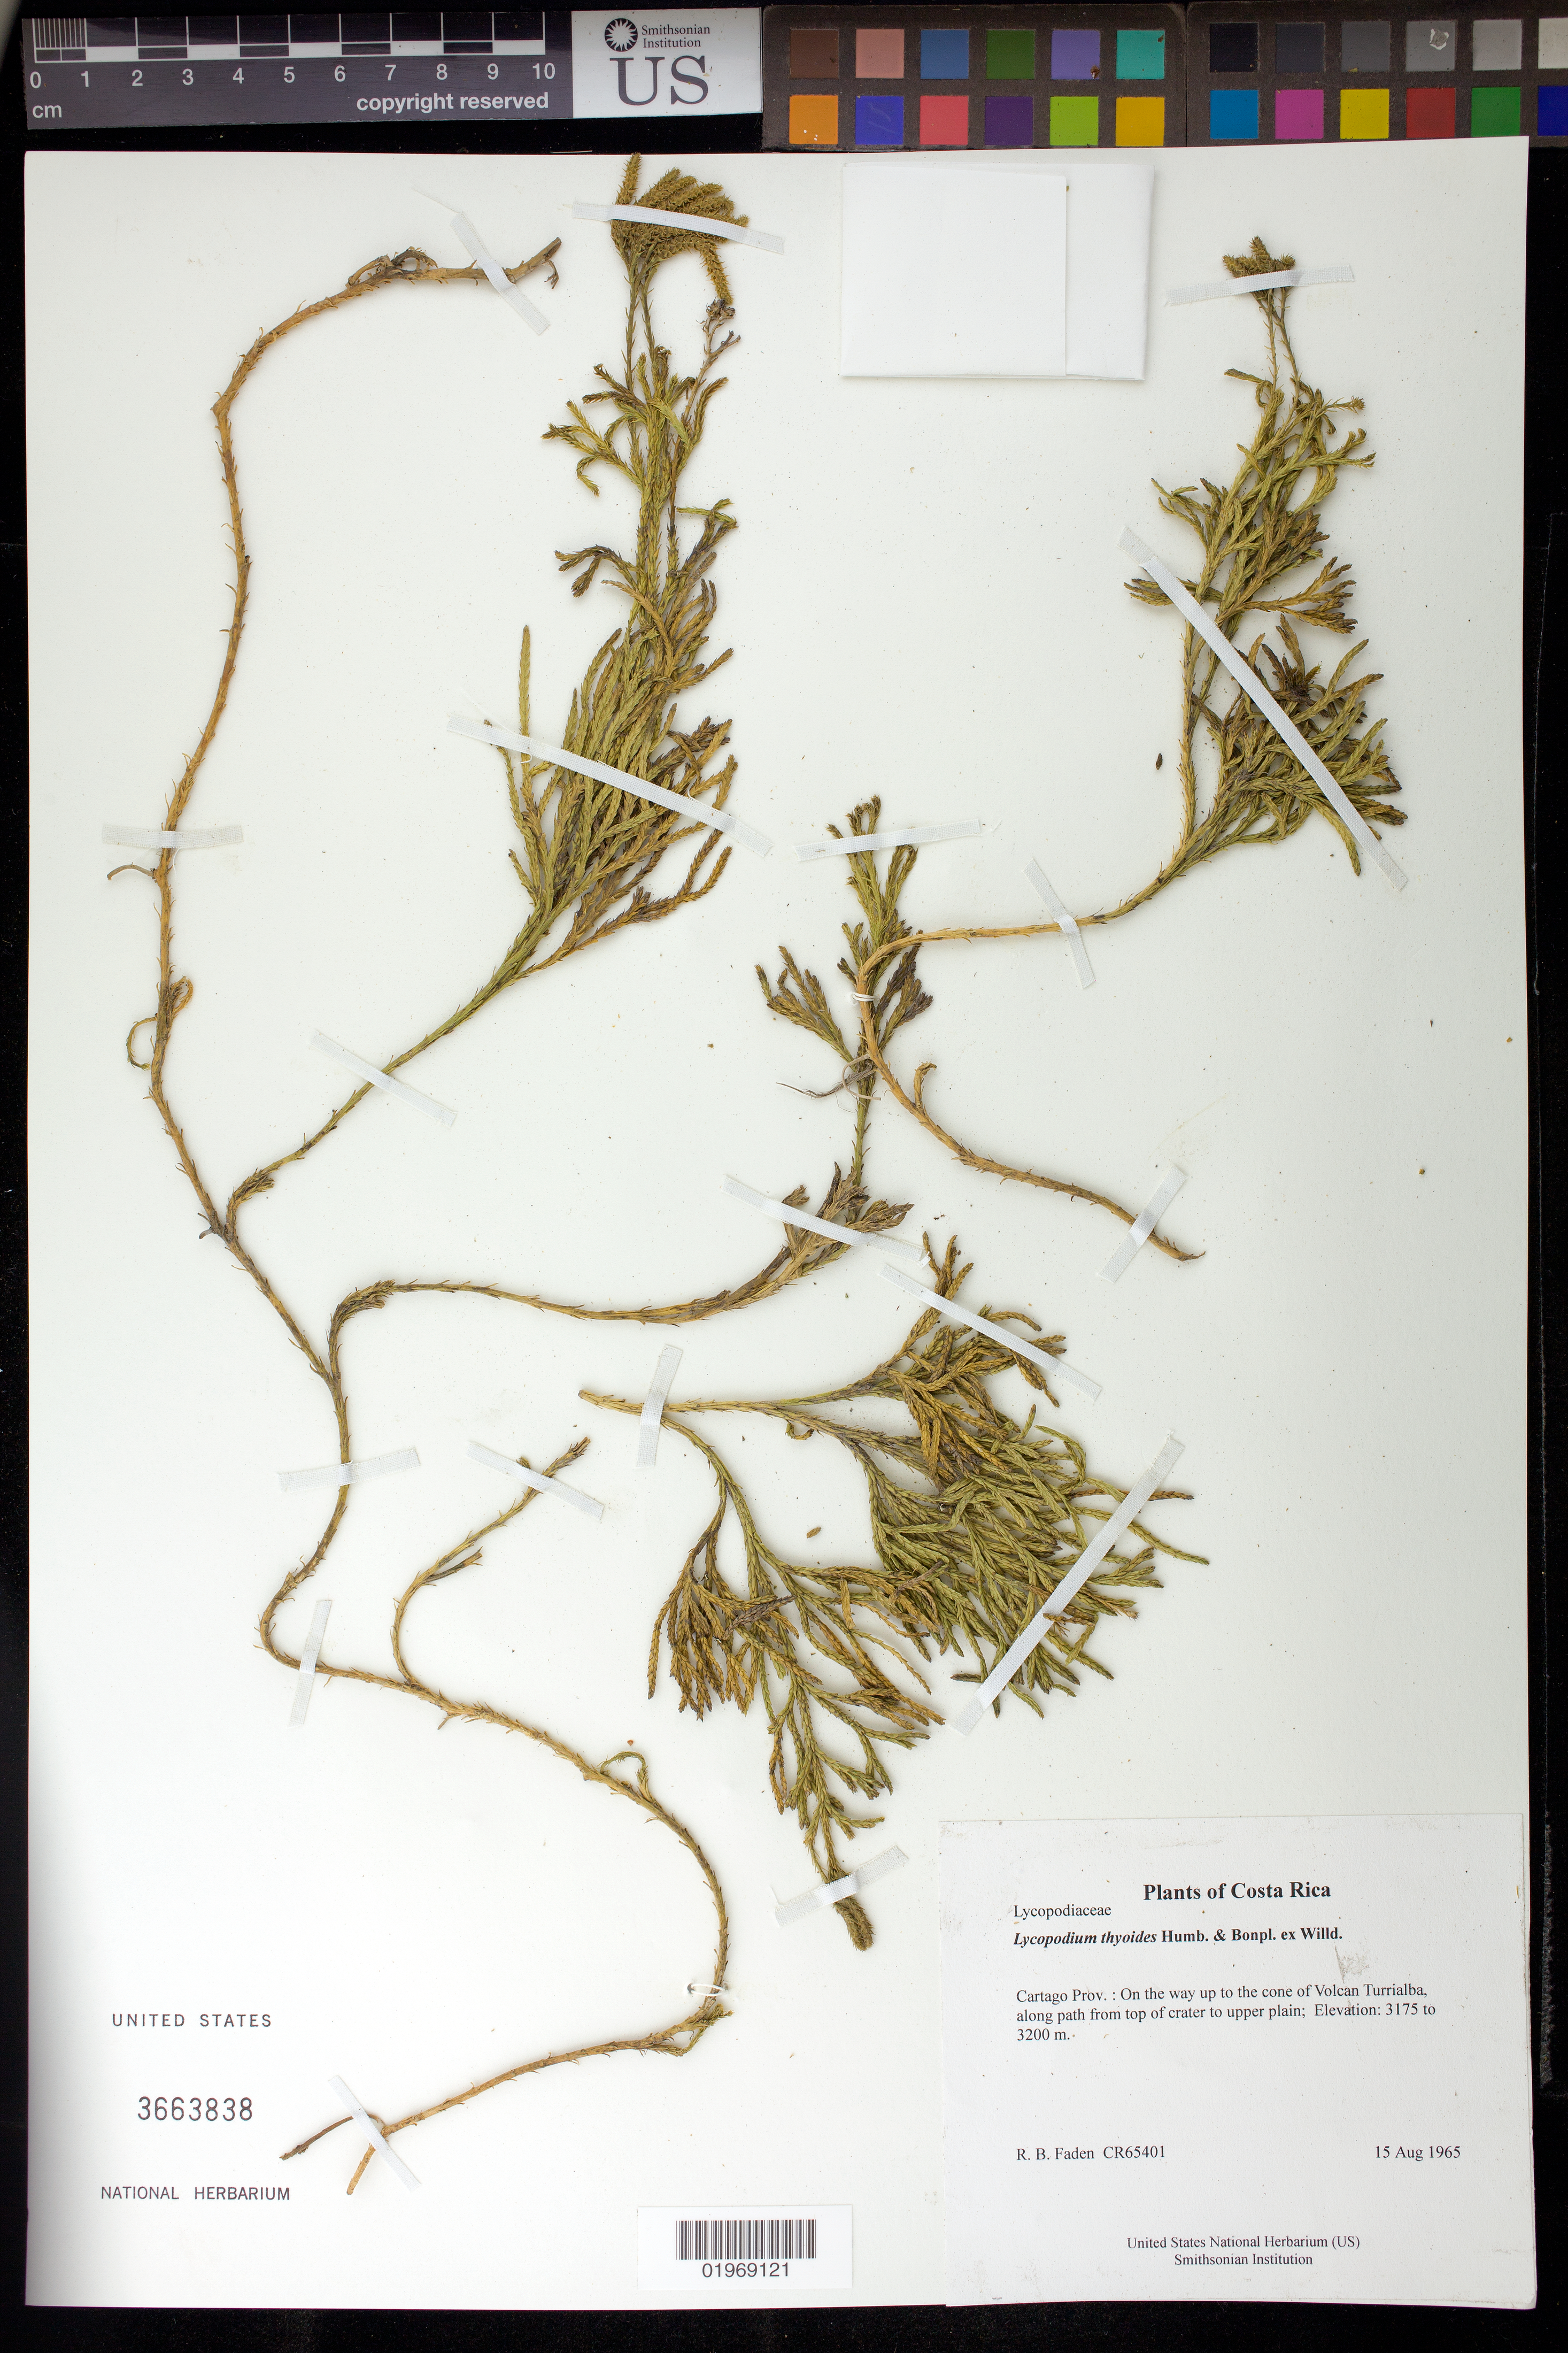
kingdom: Plantae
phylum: Tracheophyta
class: Lycopodiopsida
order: Lycopodiales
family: Lycopodiaceae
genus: Diphasiastrum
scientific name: Diphasiastrum thyoides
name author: (Humb. & Bonpl. ex Willd.) Holub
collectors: R. B. Faden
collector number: CR65401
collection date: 1965-08-15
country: Costa Rica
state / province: Cartago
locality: On the way up to the cone of Volcan Turrialba, along path from top of crater to upper plain.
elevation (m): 3175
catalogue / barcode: US 3663838